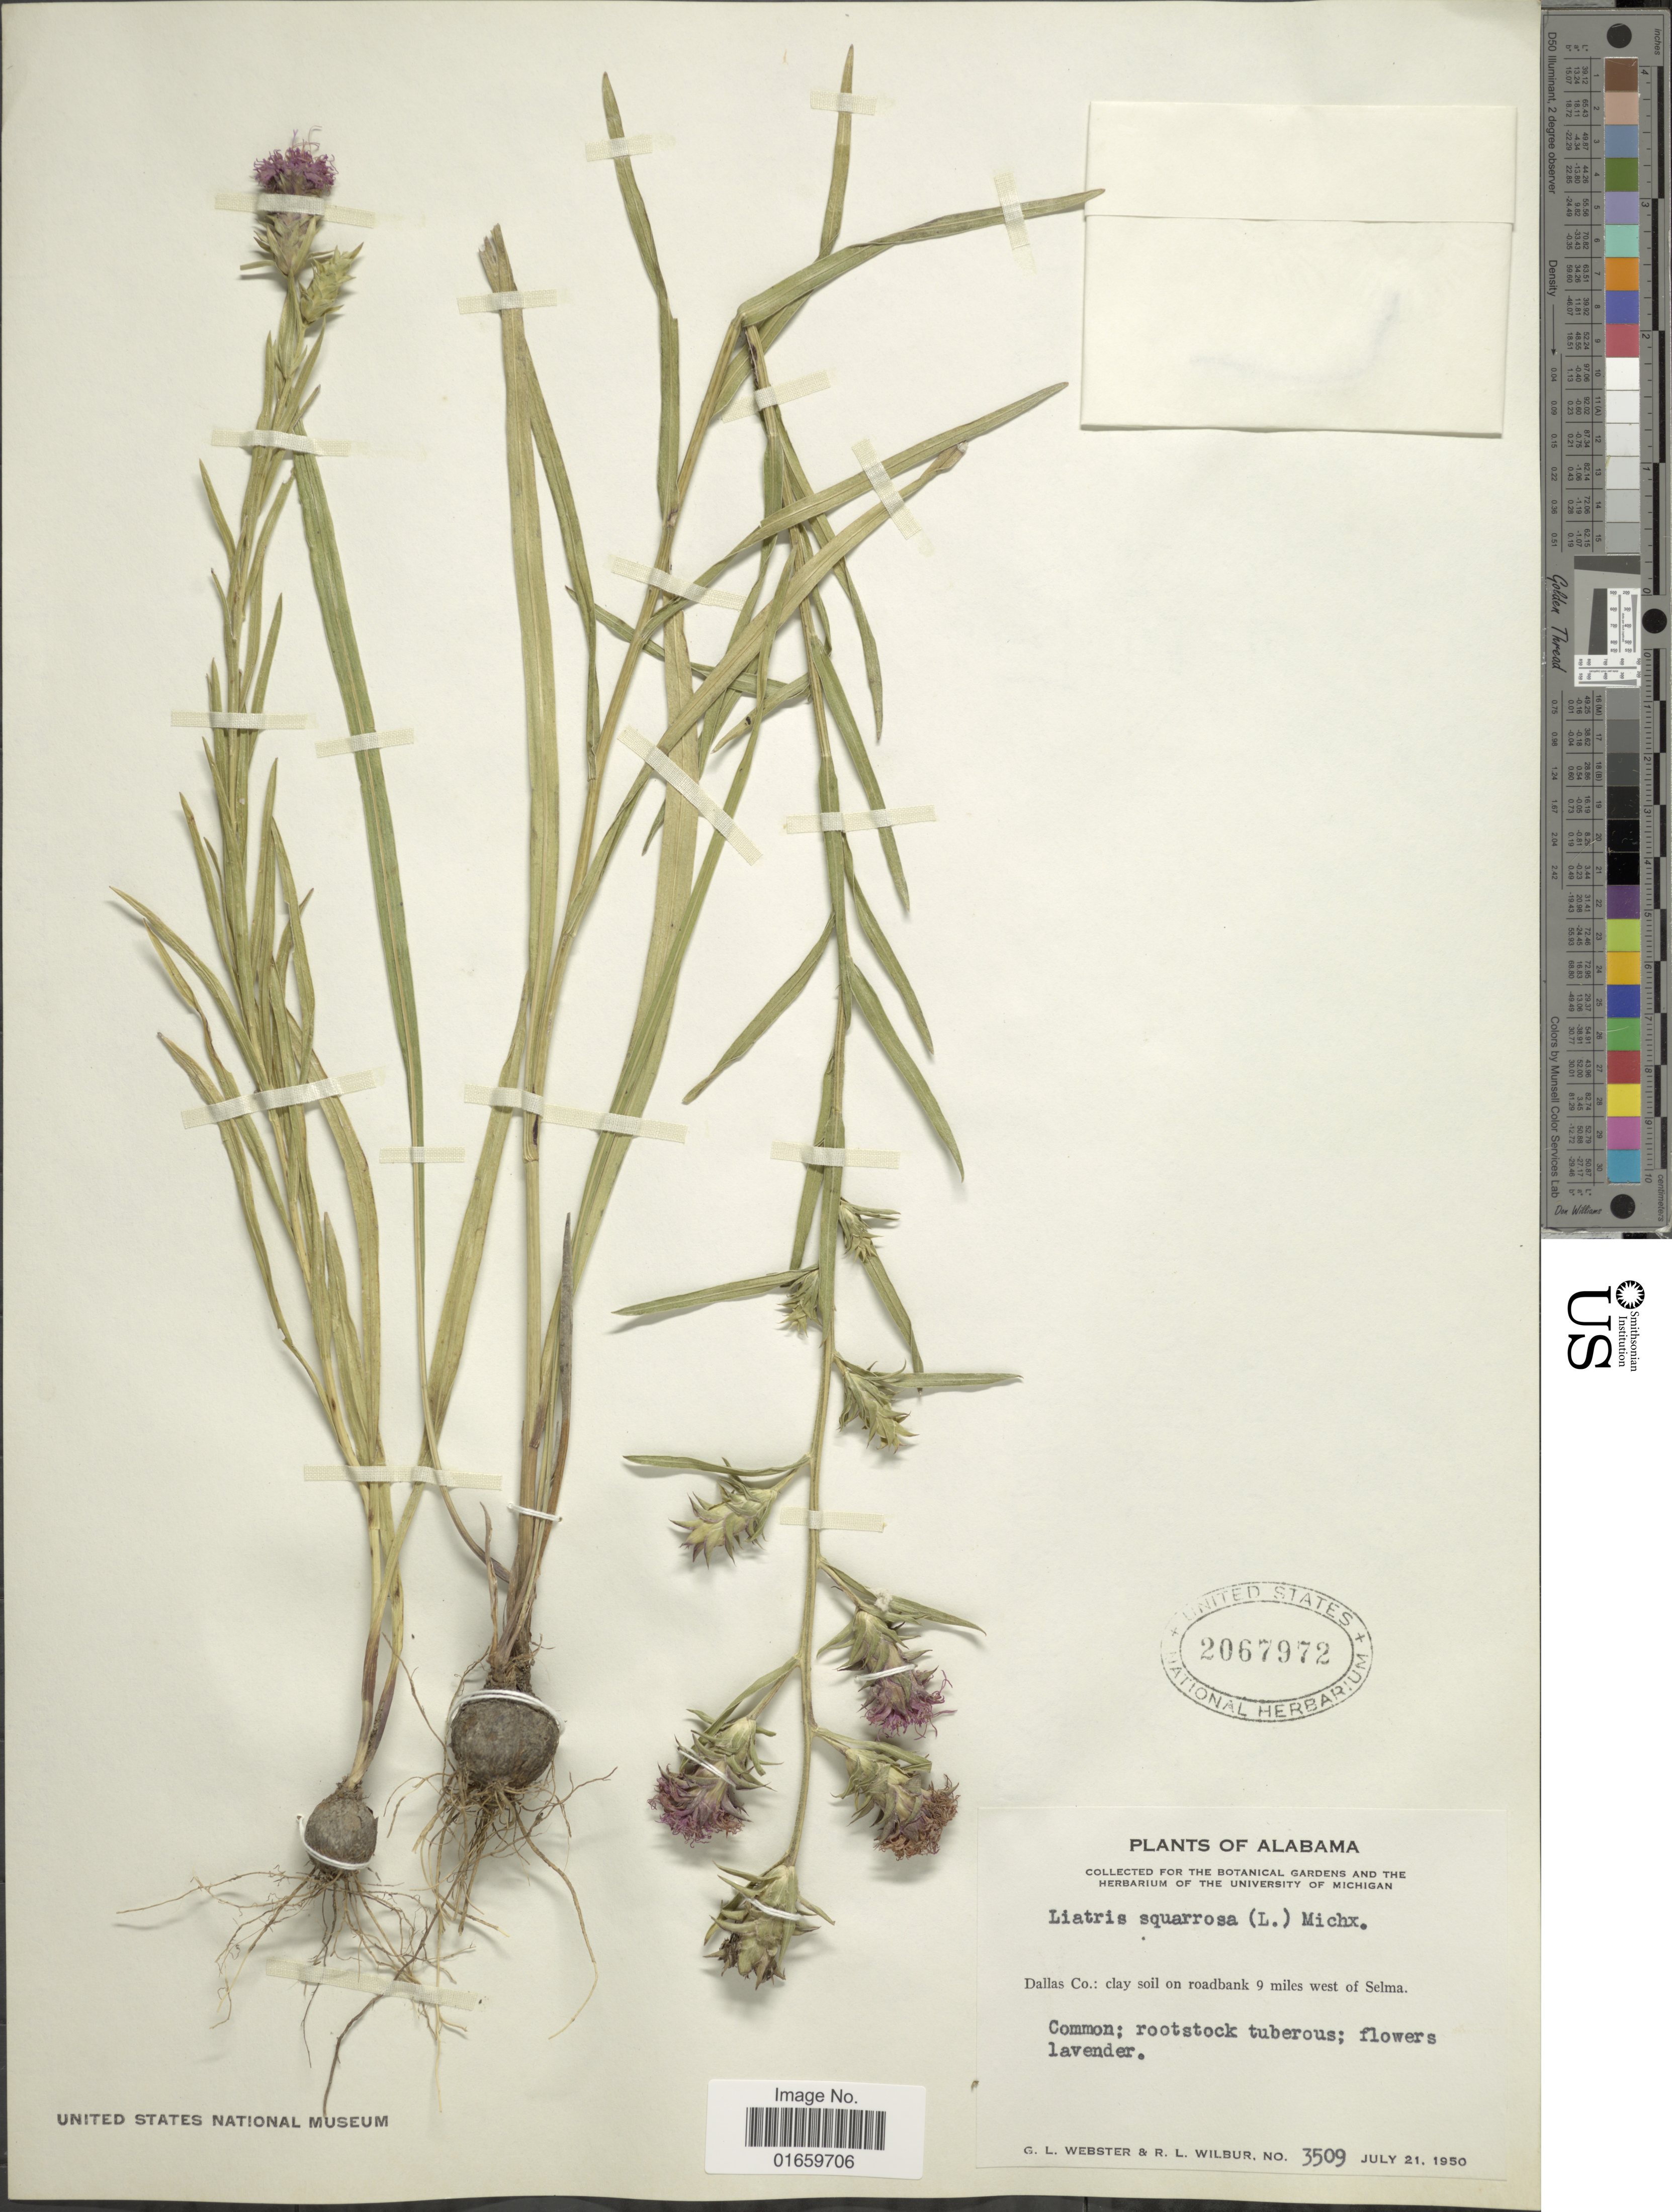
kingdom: Plantae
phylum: Tracheophyta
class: Magnoliopsida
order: Asterales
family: Asteraceae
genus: Liatris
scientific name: Liatris squarrosa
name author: (L.) Michx.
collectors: G. L. Webster & R. L. Wilbur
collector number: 3509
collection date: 1950-07-21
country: United States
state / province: Alabama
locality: Dallas Co.: Clay soil on roadbank 9 miles west of Selma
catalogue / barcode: US 2067972